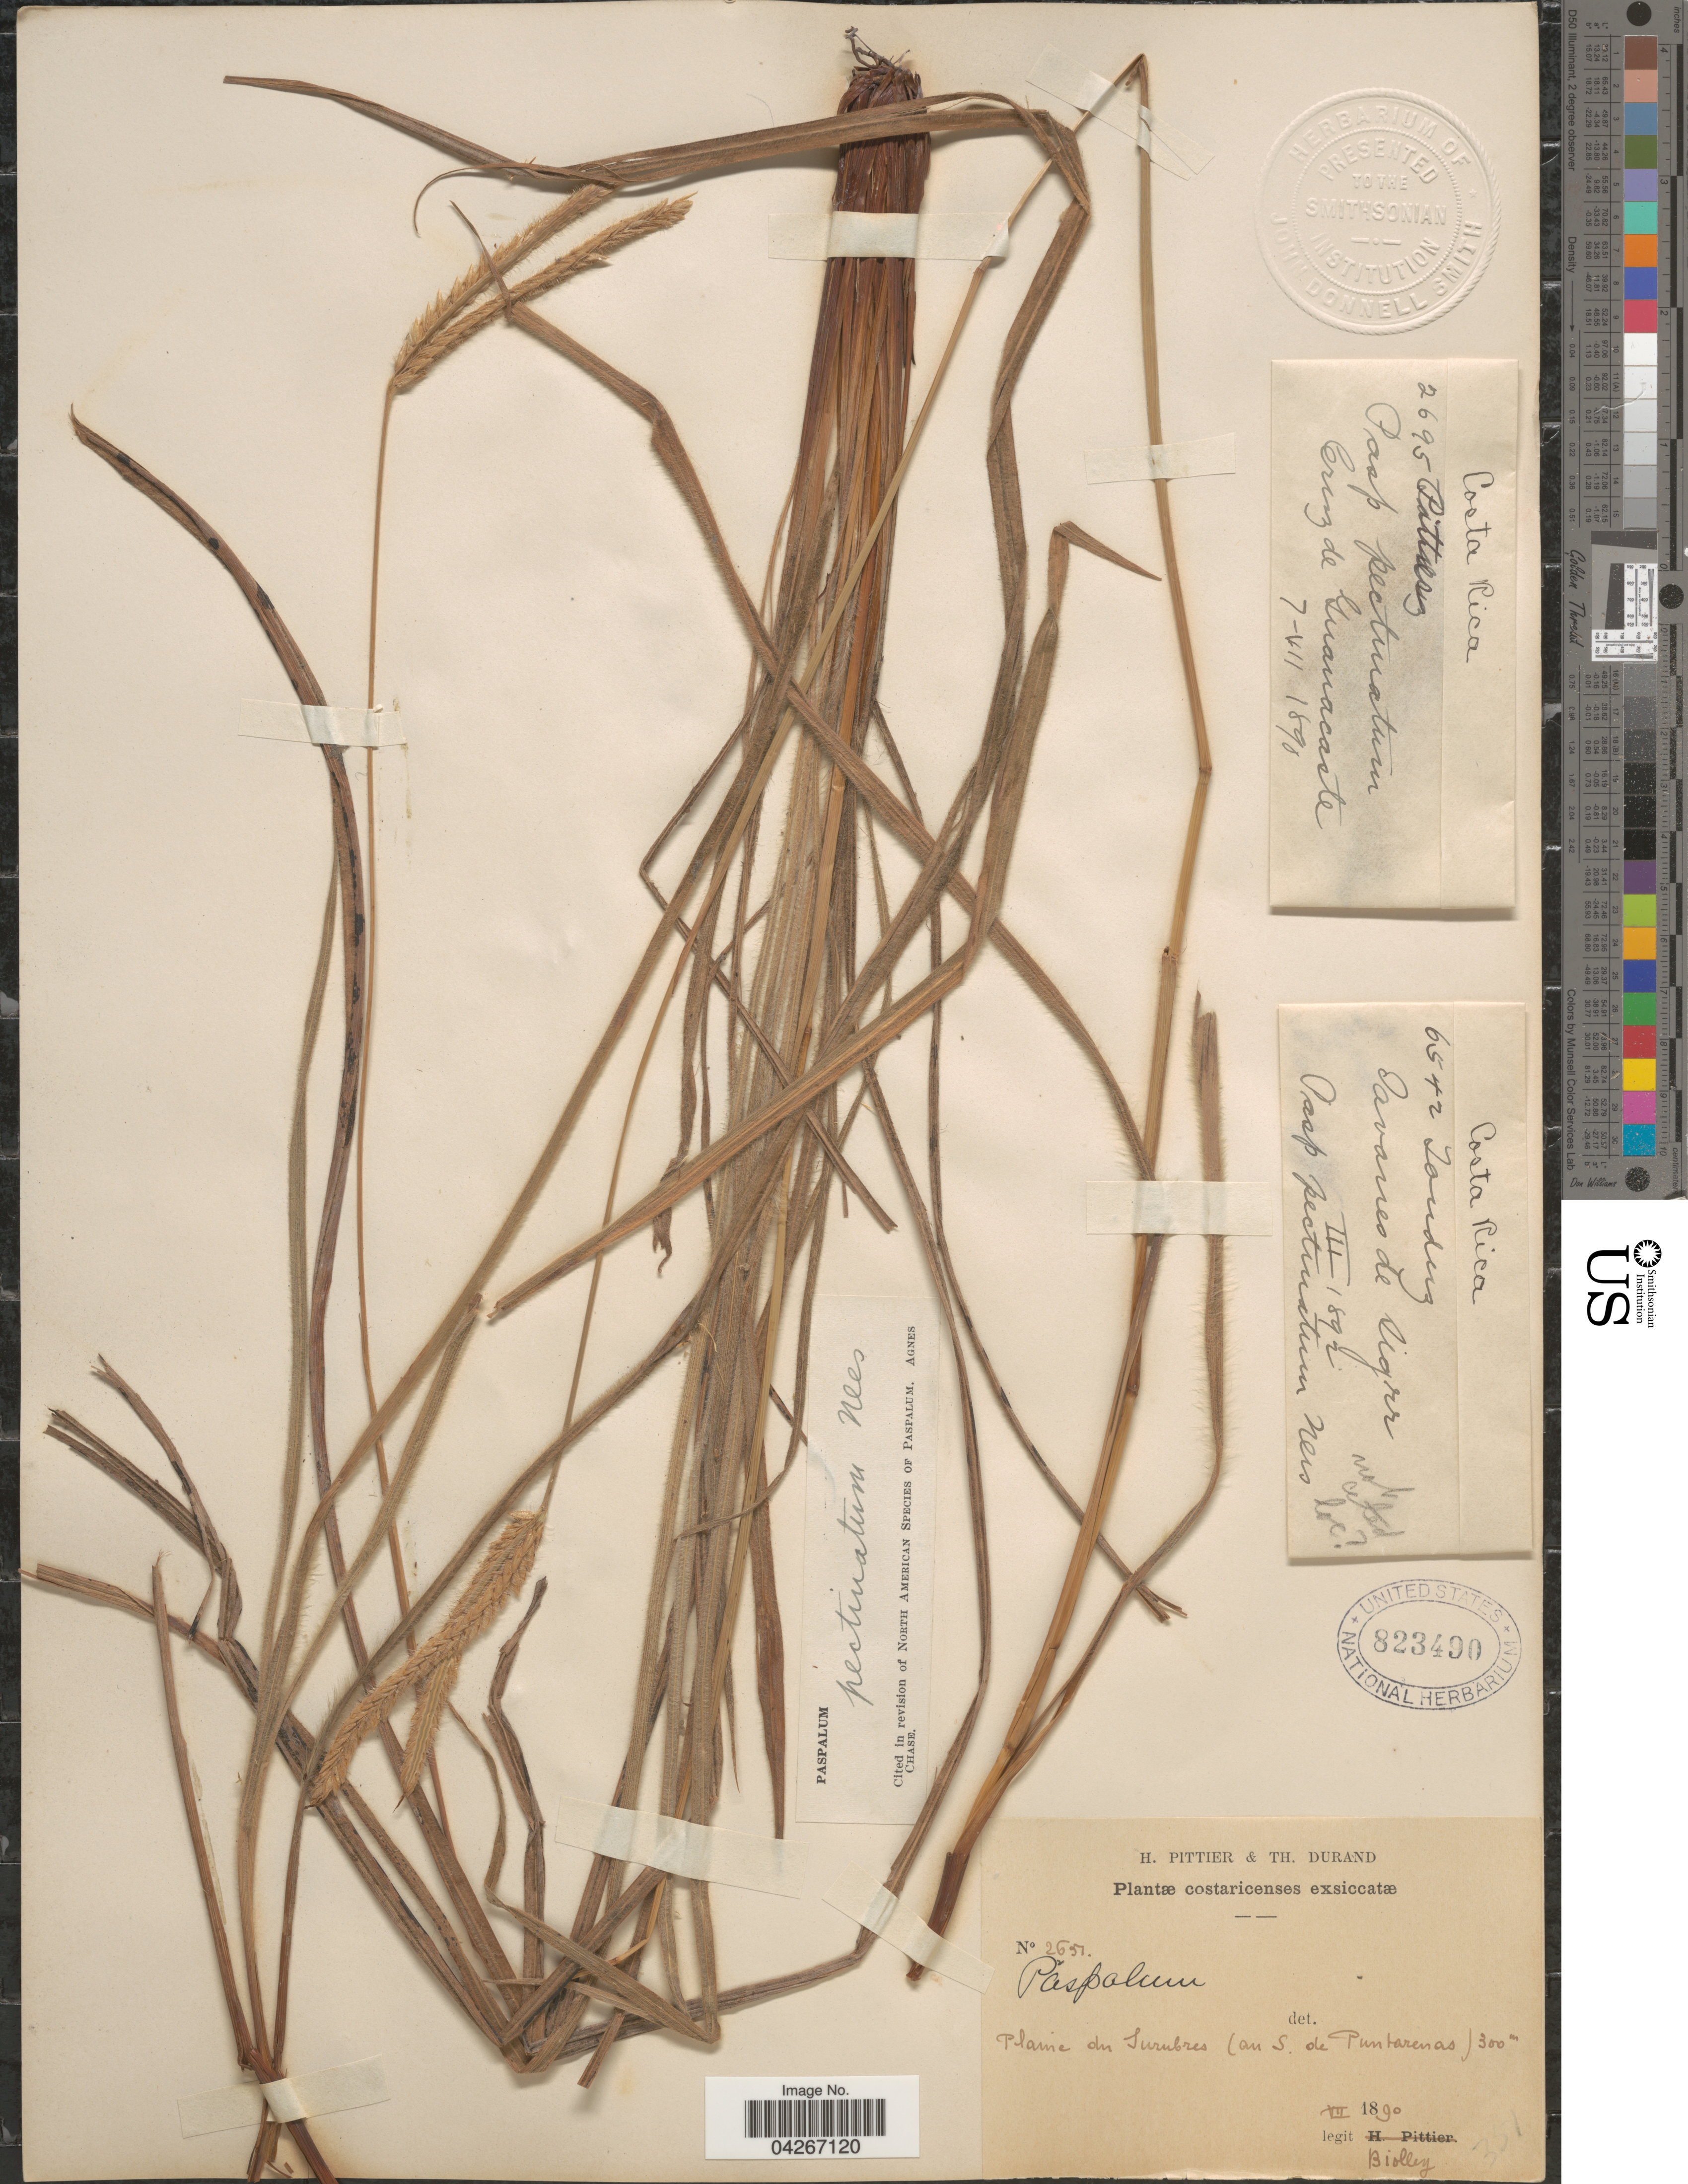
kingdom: Plantae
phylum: Tracheophyta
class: Liliopsida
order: Poales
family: Poaceae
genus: Paspalum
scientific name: Paspalum pectinatum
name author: Nees ex Trin.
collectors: Biolley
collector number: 2651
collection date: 1890-07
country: Costa Rica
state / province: Puntarenas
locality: Plaine du Surubres (an S. de Puntarenas).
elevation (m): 300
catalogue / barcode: US 823490-3